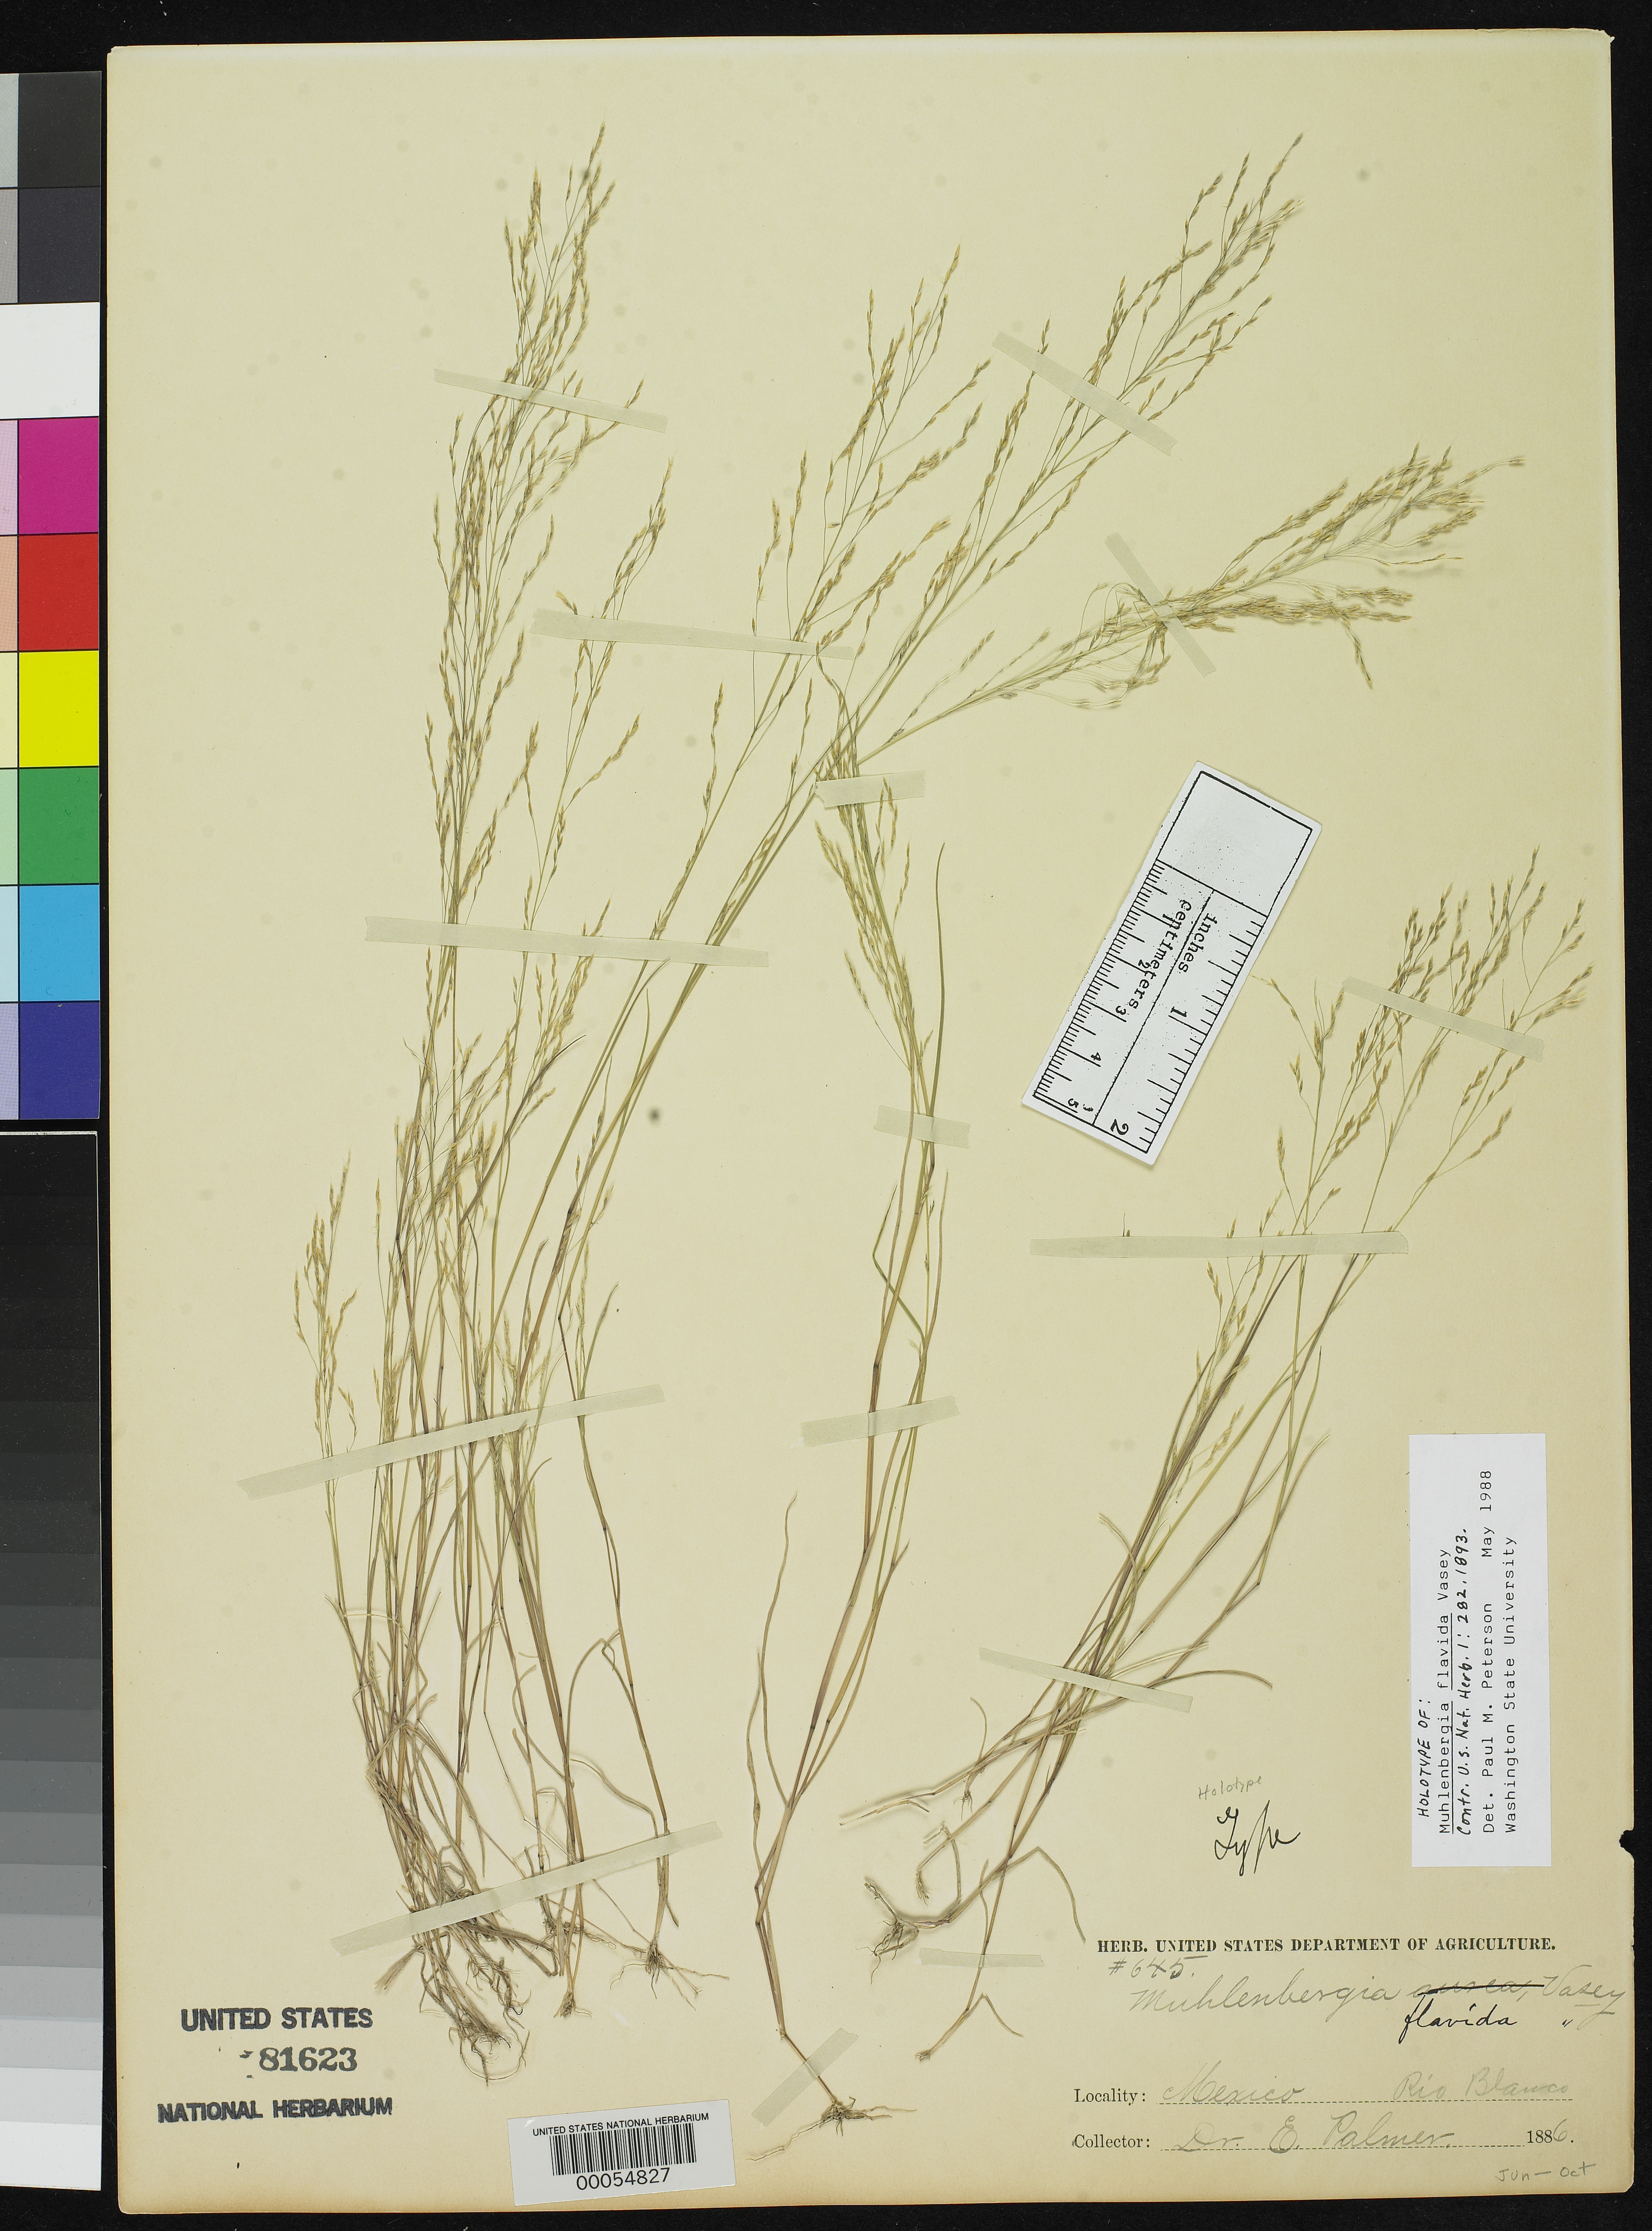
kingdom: Plantae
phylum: Tracheophyta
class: Liliopsida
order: Poales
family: Poaceae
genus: Muhlenbergia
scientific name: Muhlenbergia flavida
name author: Vasey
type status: Holotype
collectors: E. Palmer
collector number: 645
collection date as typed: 1886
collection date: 1886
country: Mexico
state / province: Jalisco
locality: Rio Blanco.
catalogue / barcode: US 81623